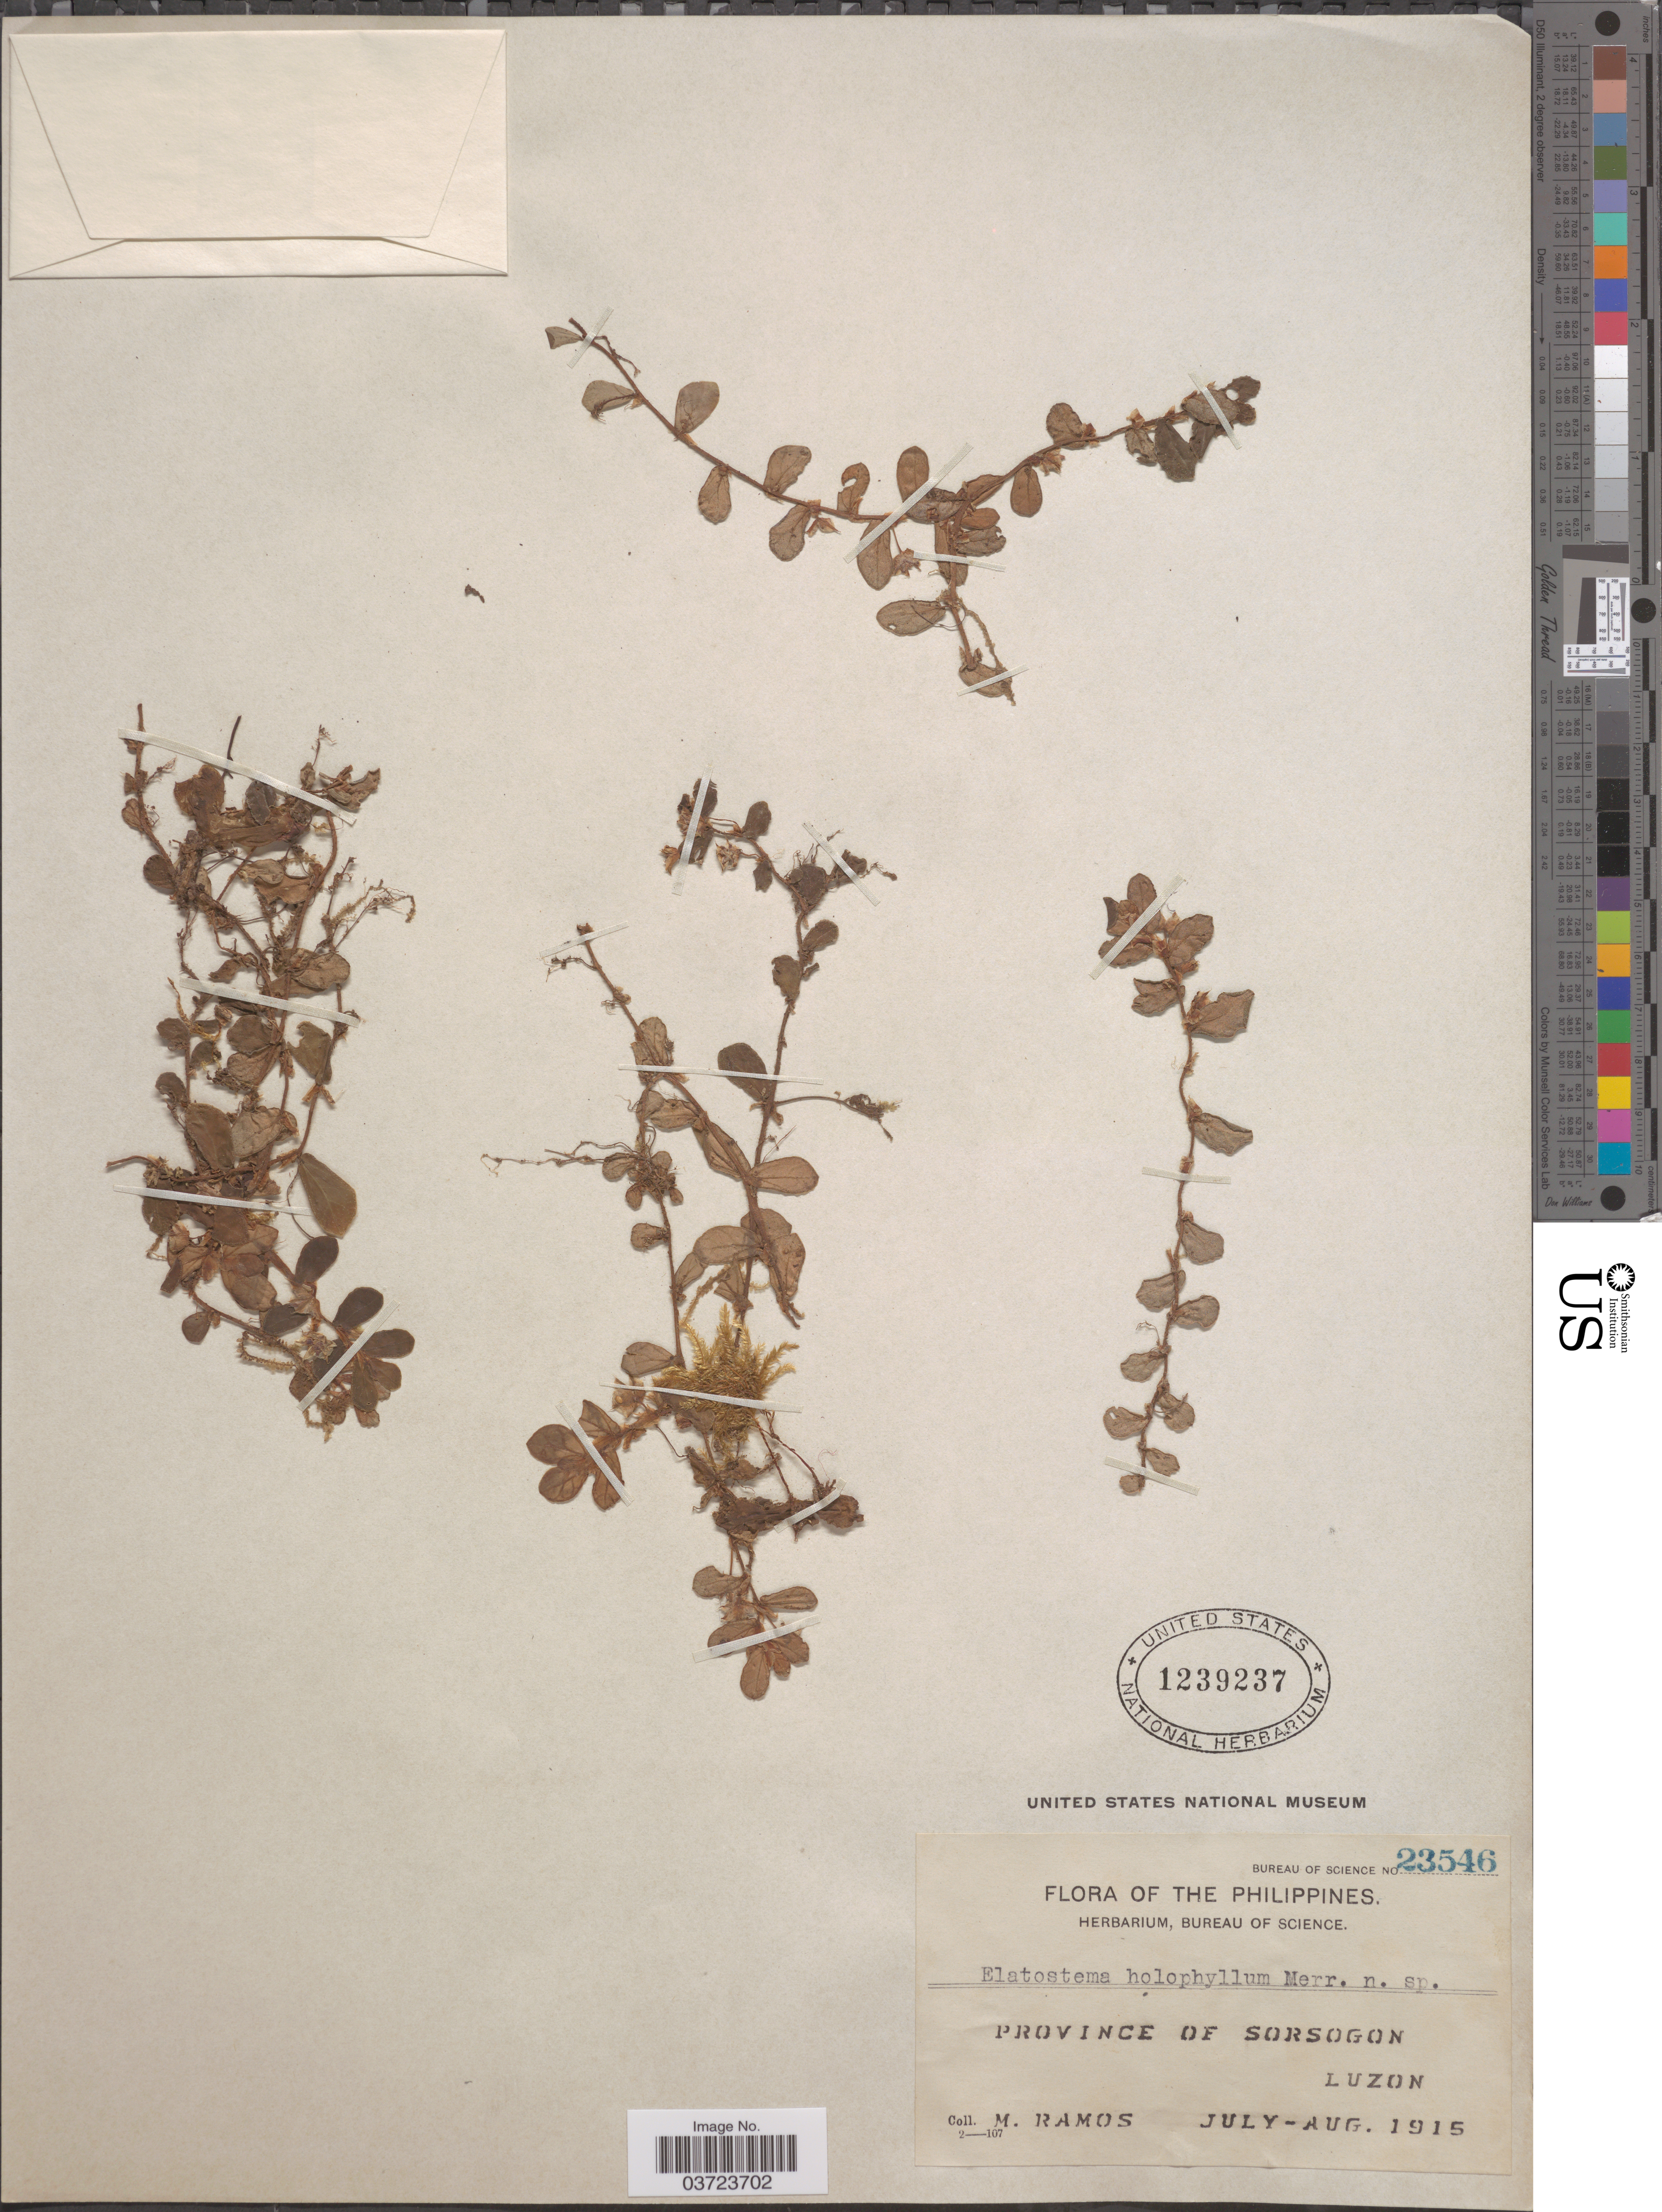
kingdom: Plantae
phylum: Tracheophyta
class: Magnoliopsida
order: Rosales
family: Urticaceae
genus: Elatostema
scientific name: Elatostema sp.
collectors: M. Ramos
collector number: Bureau of Science 23546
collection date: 1915-07/1915-08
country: Philippines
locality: Province of Sorsogon, Luzon.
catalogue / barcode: US 1239237